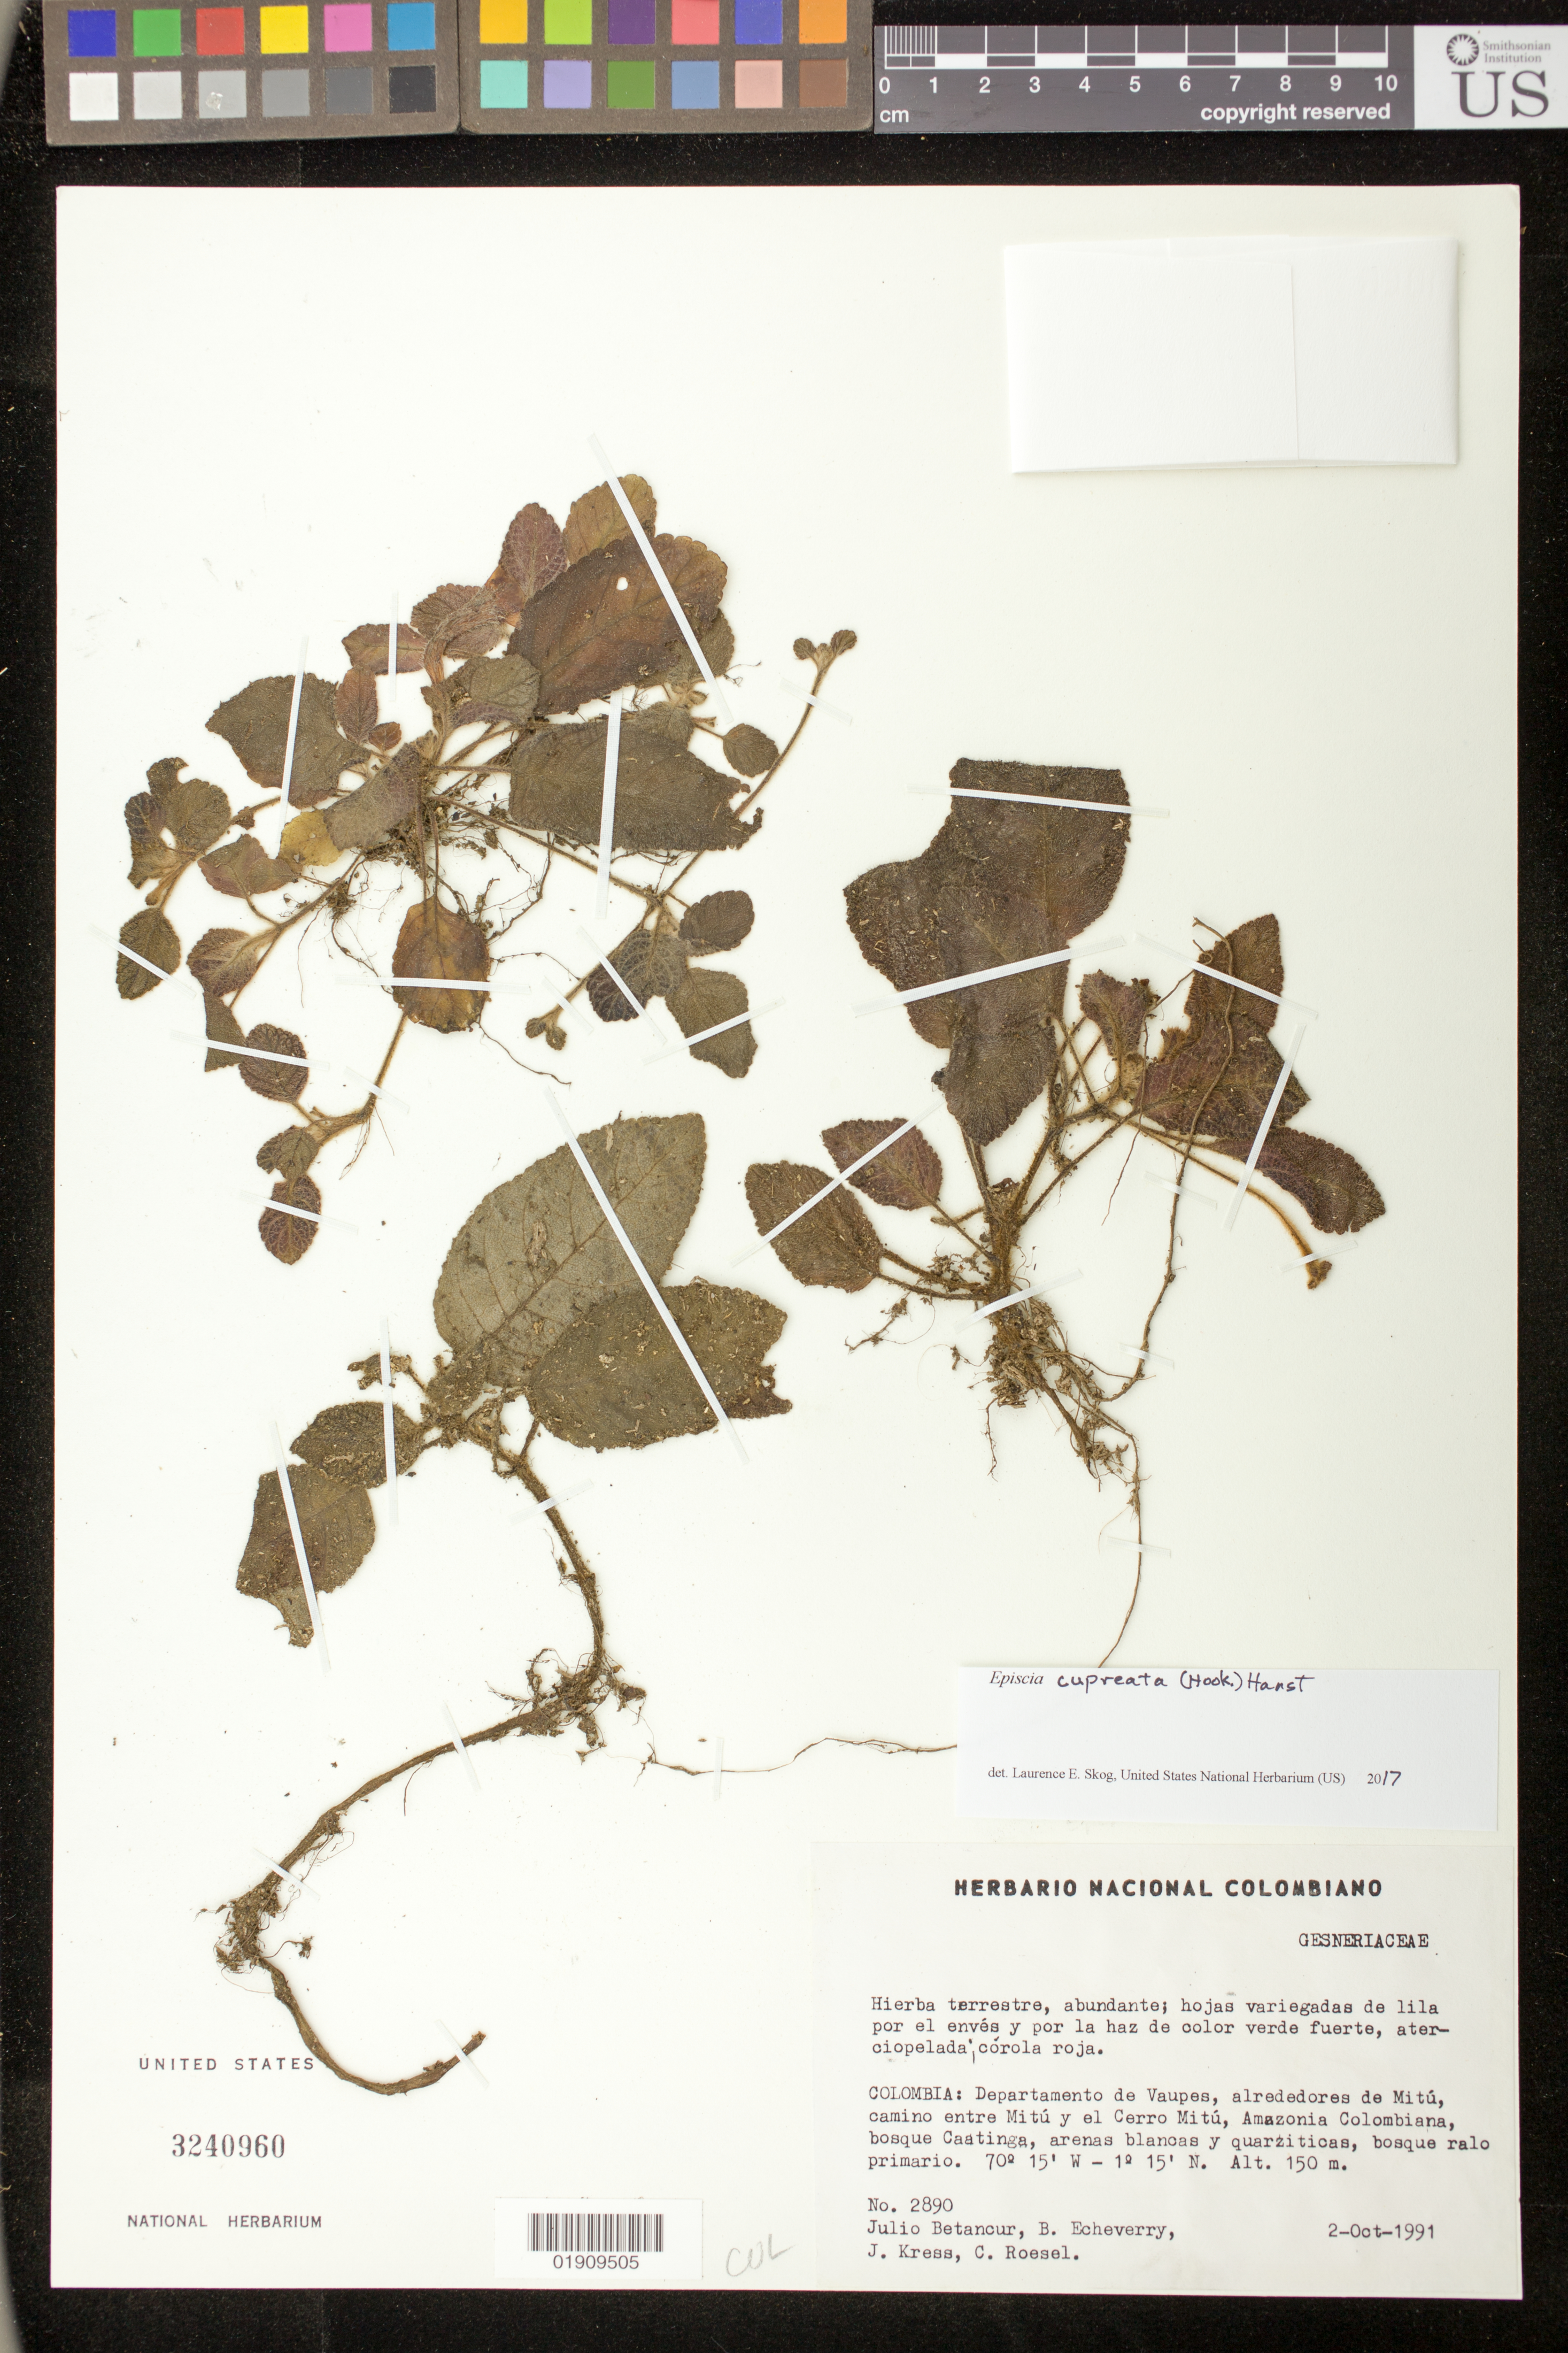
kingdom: Plantae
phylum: Tracheophyta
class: Magnoliopsida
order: Lamiales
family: Gesneriaceae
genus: Episcia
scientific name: Episcia cupreata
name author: (Hook.) Hanst.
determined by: Skog, Laurence E.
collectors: J. Betancur, E. Echeverry, W. J. Kress & C. S. Roesel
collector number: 2890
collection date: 1991-10-02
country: Colombia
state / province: Vaupes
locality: Departamento de Vaupes, alrededores de Mitu, camino entre Mitu y el Cerro Mitu, Amazonia Colombiana.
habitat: Bosque Caatinga, bosque ralo primario.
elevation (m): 150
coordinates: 1 15 N, 70 15 W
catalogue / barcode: US 3240960